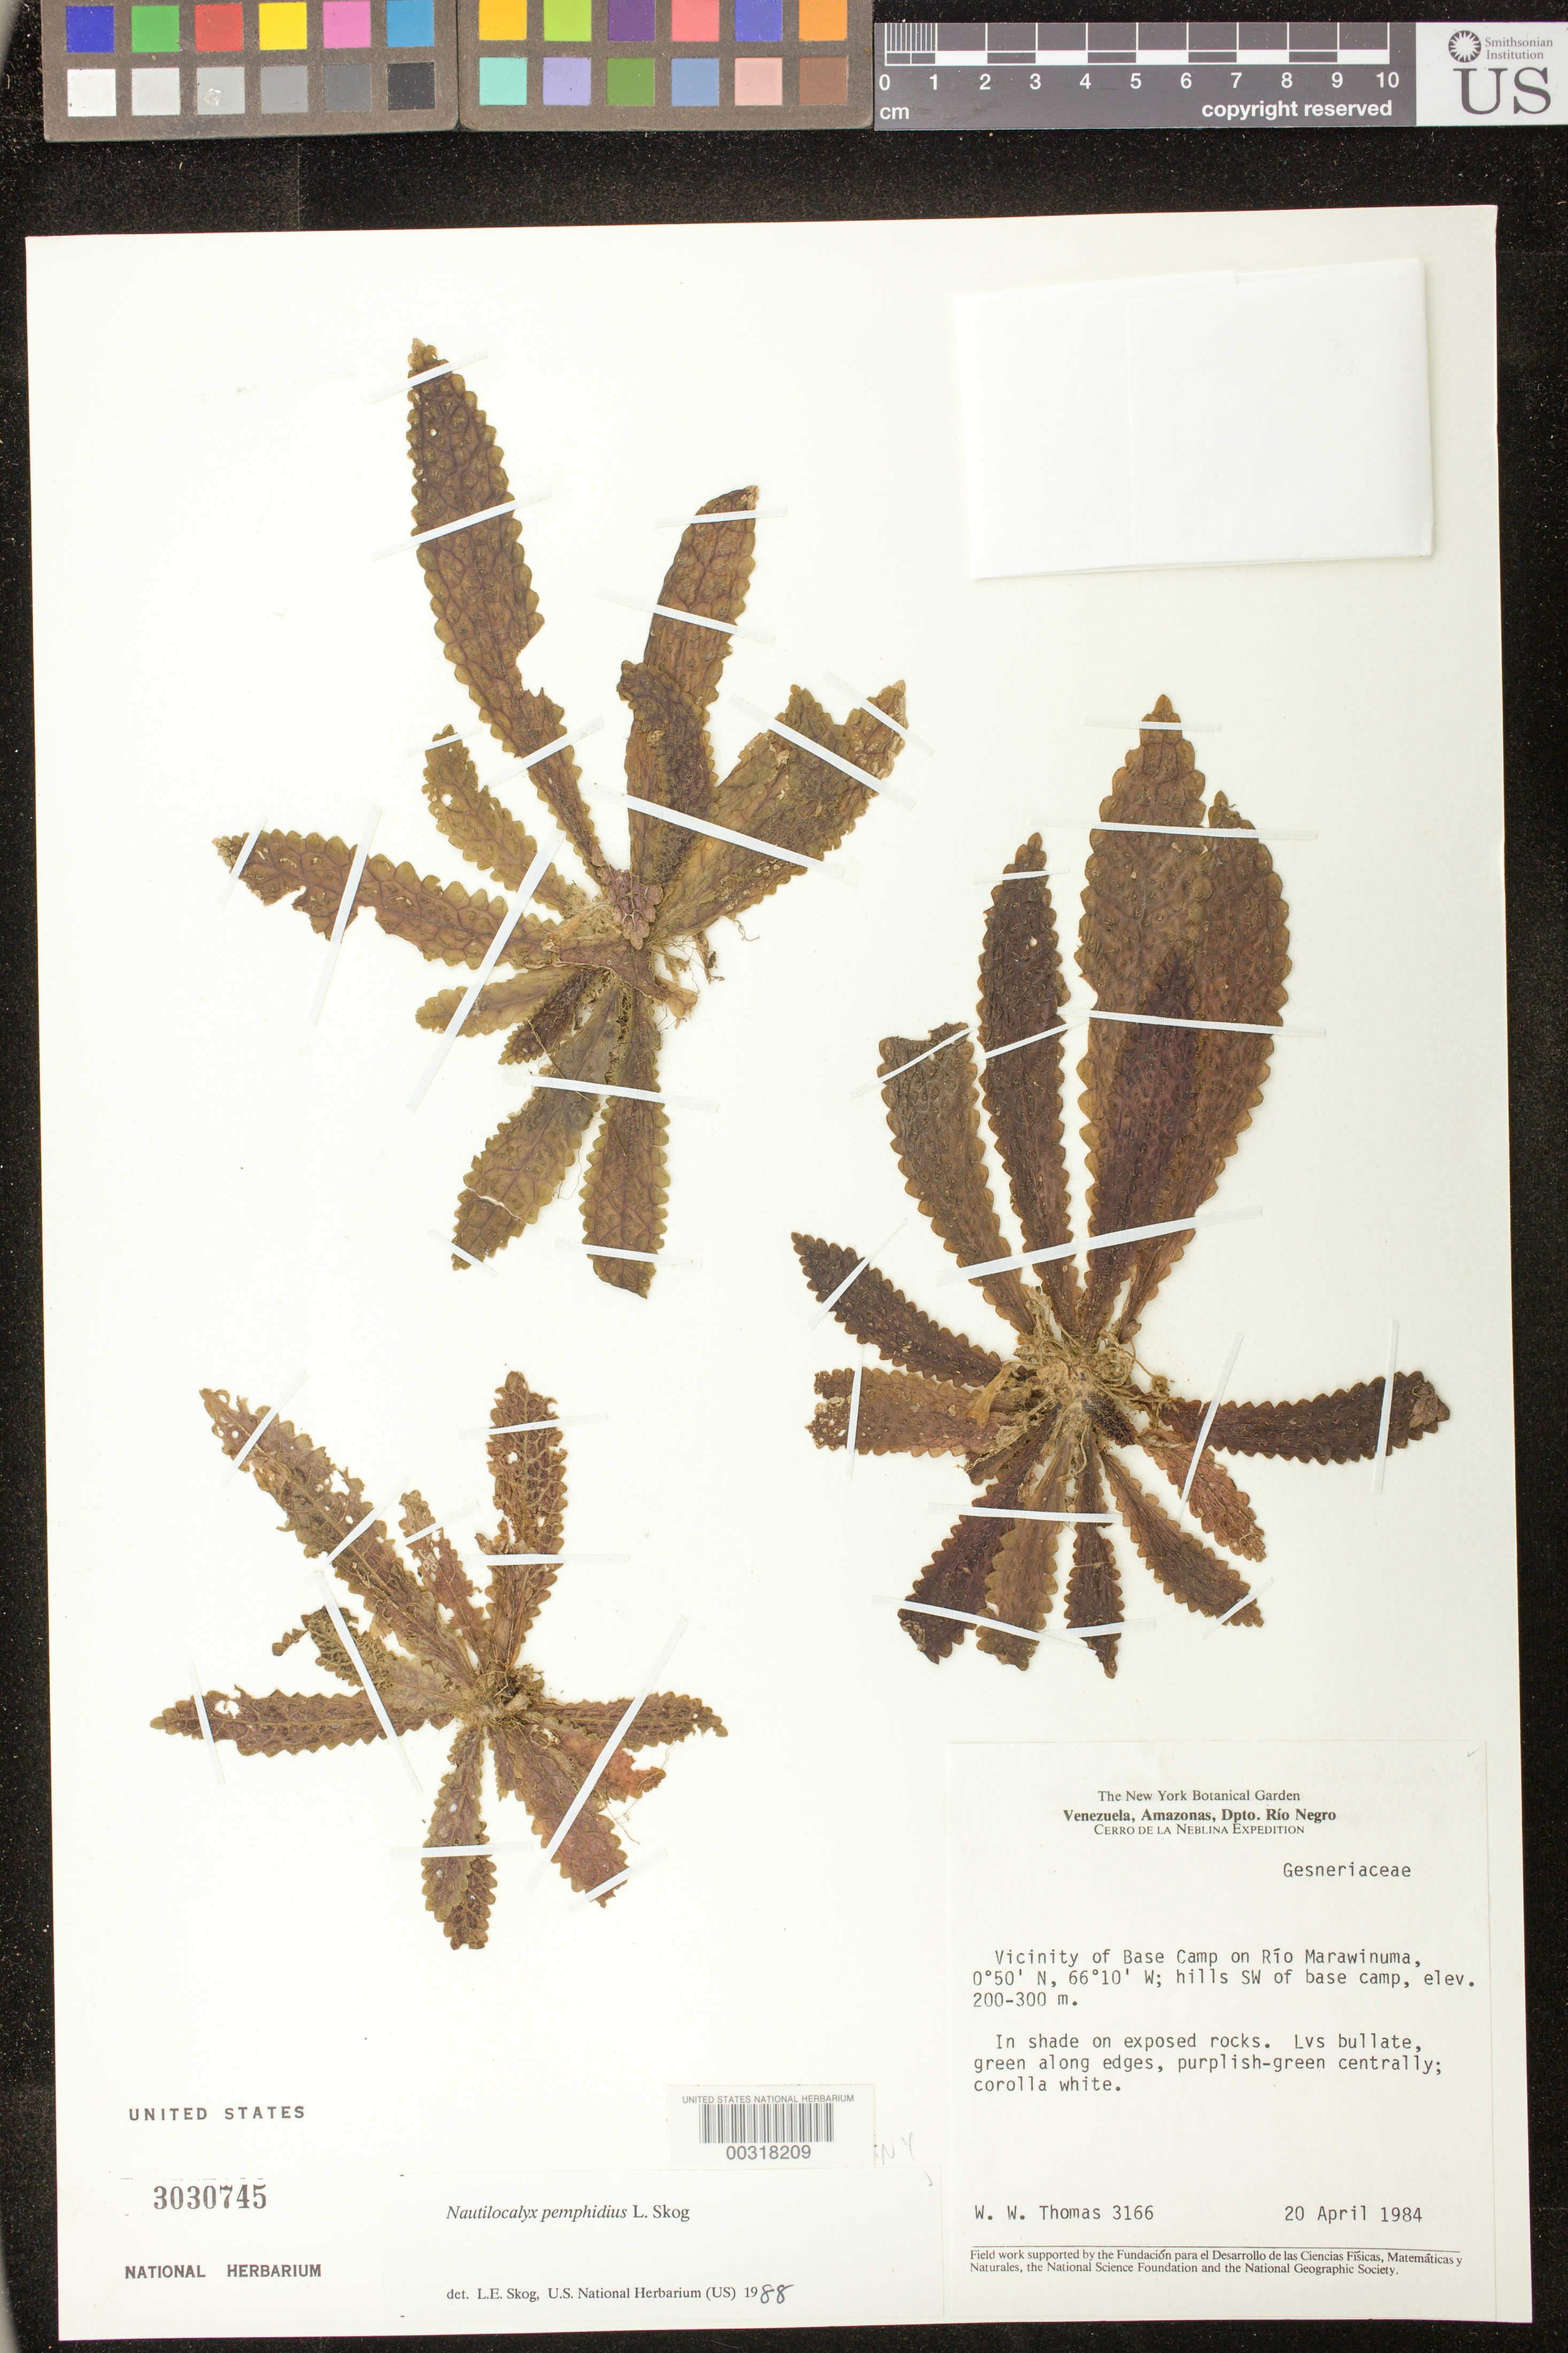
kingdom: Plantae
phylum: Tracheophyta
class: Magnoliopsida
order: Lamiales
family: Gesneriaceae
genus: Nautilocalyx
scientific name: Nautilocalyx pemphidius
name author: L.E. Skog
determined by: Skog, Laurence E.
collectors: W. W. Thomas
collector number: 3166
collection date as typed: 20 Apr 1984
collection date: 1984-04-20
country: Venezuela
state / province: Amazonas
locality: Rio Negro Dept., vicinity of base camp on Rio Marawinuma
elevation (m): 200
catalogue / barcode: US 3030745